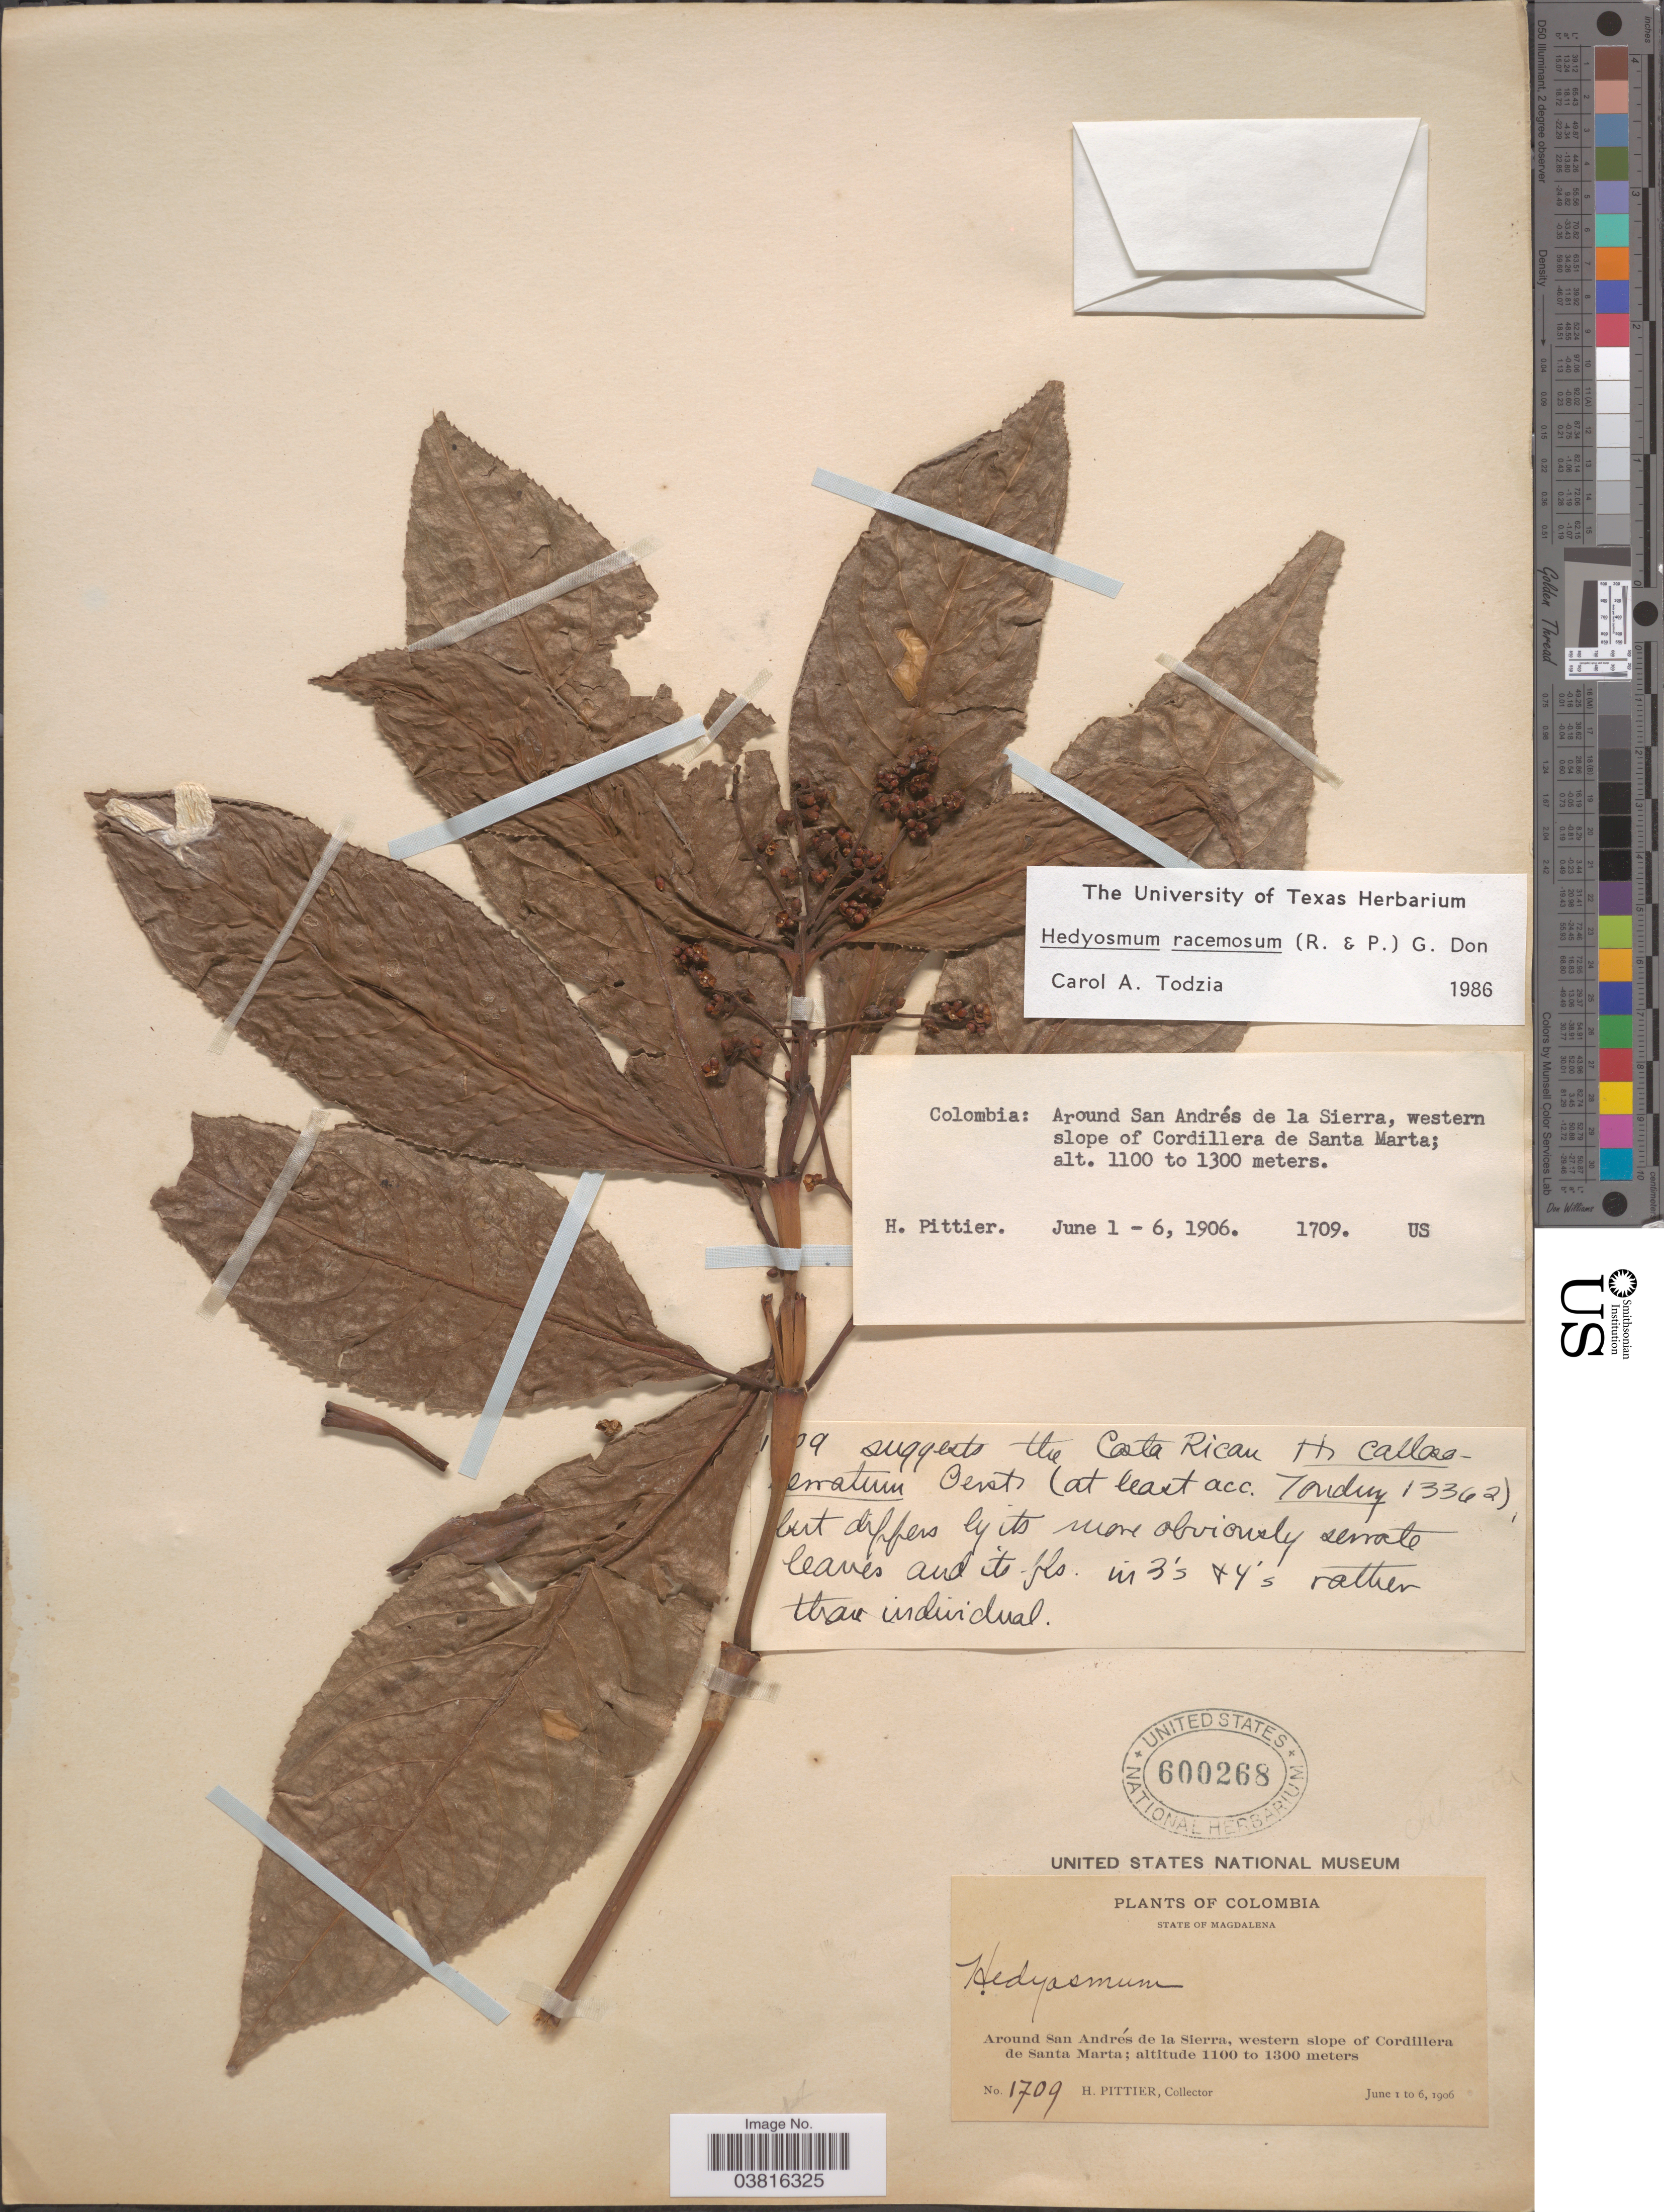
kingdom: Plantae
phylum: Tracheophyta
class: Magnoliopsida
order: Chloranthales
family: Chloranthaceae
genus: Hedyosmum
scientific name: Hedyosmum racemosum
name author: (Ruiz & Pav.) G. Don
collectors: H. F. Pittier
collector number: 1709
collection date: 1906-06-01/1906-06-06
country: Colombia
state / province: Magdalena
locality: Around San Andrés de la Sierra, western slope of Cordillera de Santa Marta.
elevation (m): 1100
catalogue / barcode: US 600268